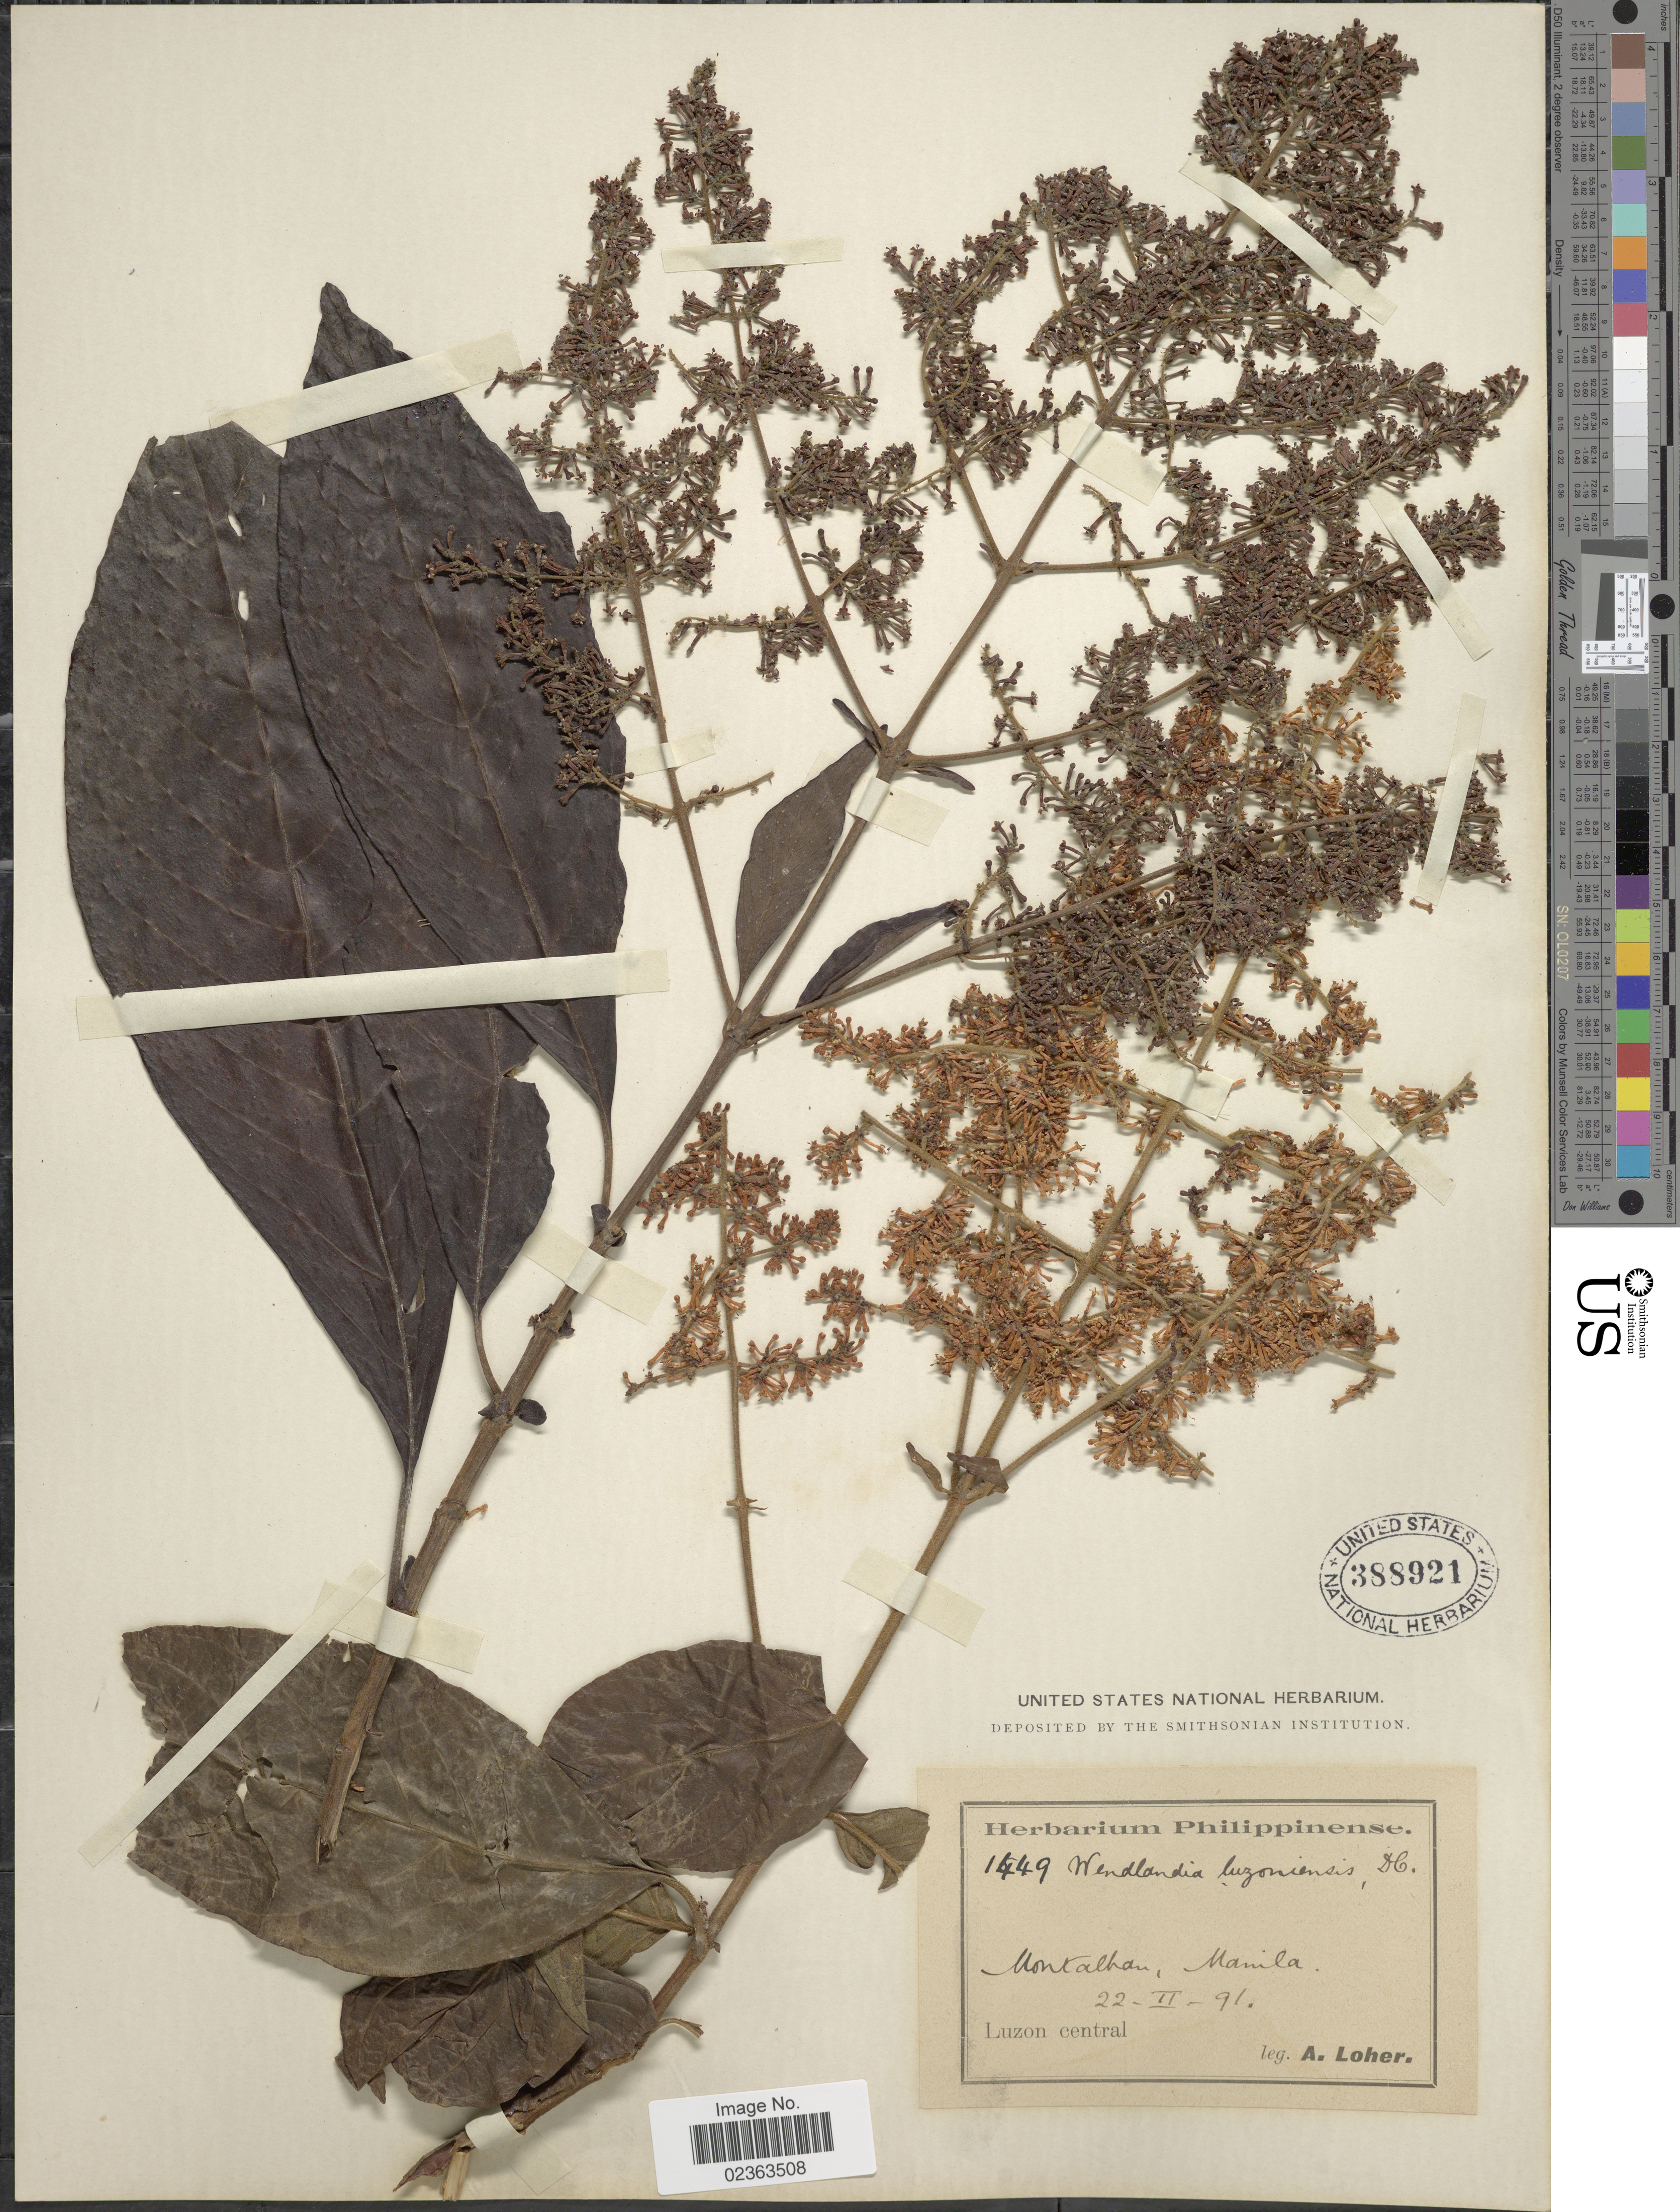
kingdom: Plantae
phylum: Tracheophyta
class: Magnoliopsida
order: Gentianales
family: Rubiaceae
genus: Wendlandia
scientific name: Wendlandia luzoniensis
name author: DC.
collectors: A. Loher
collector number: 1449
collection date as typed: Transcribed d/m/y: 22/2/91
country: Philippines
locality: Montalhan, Manila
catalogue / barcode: US 388921